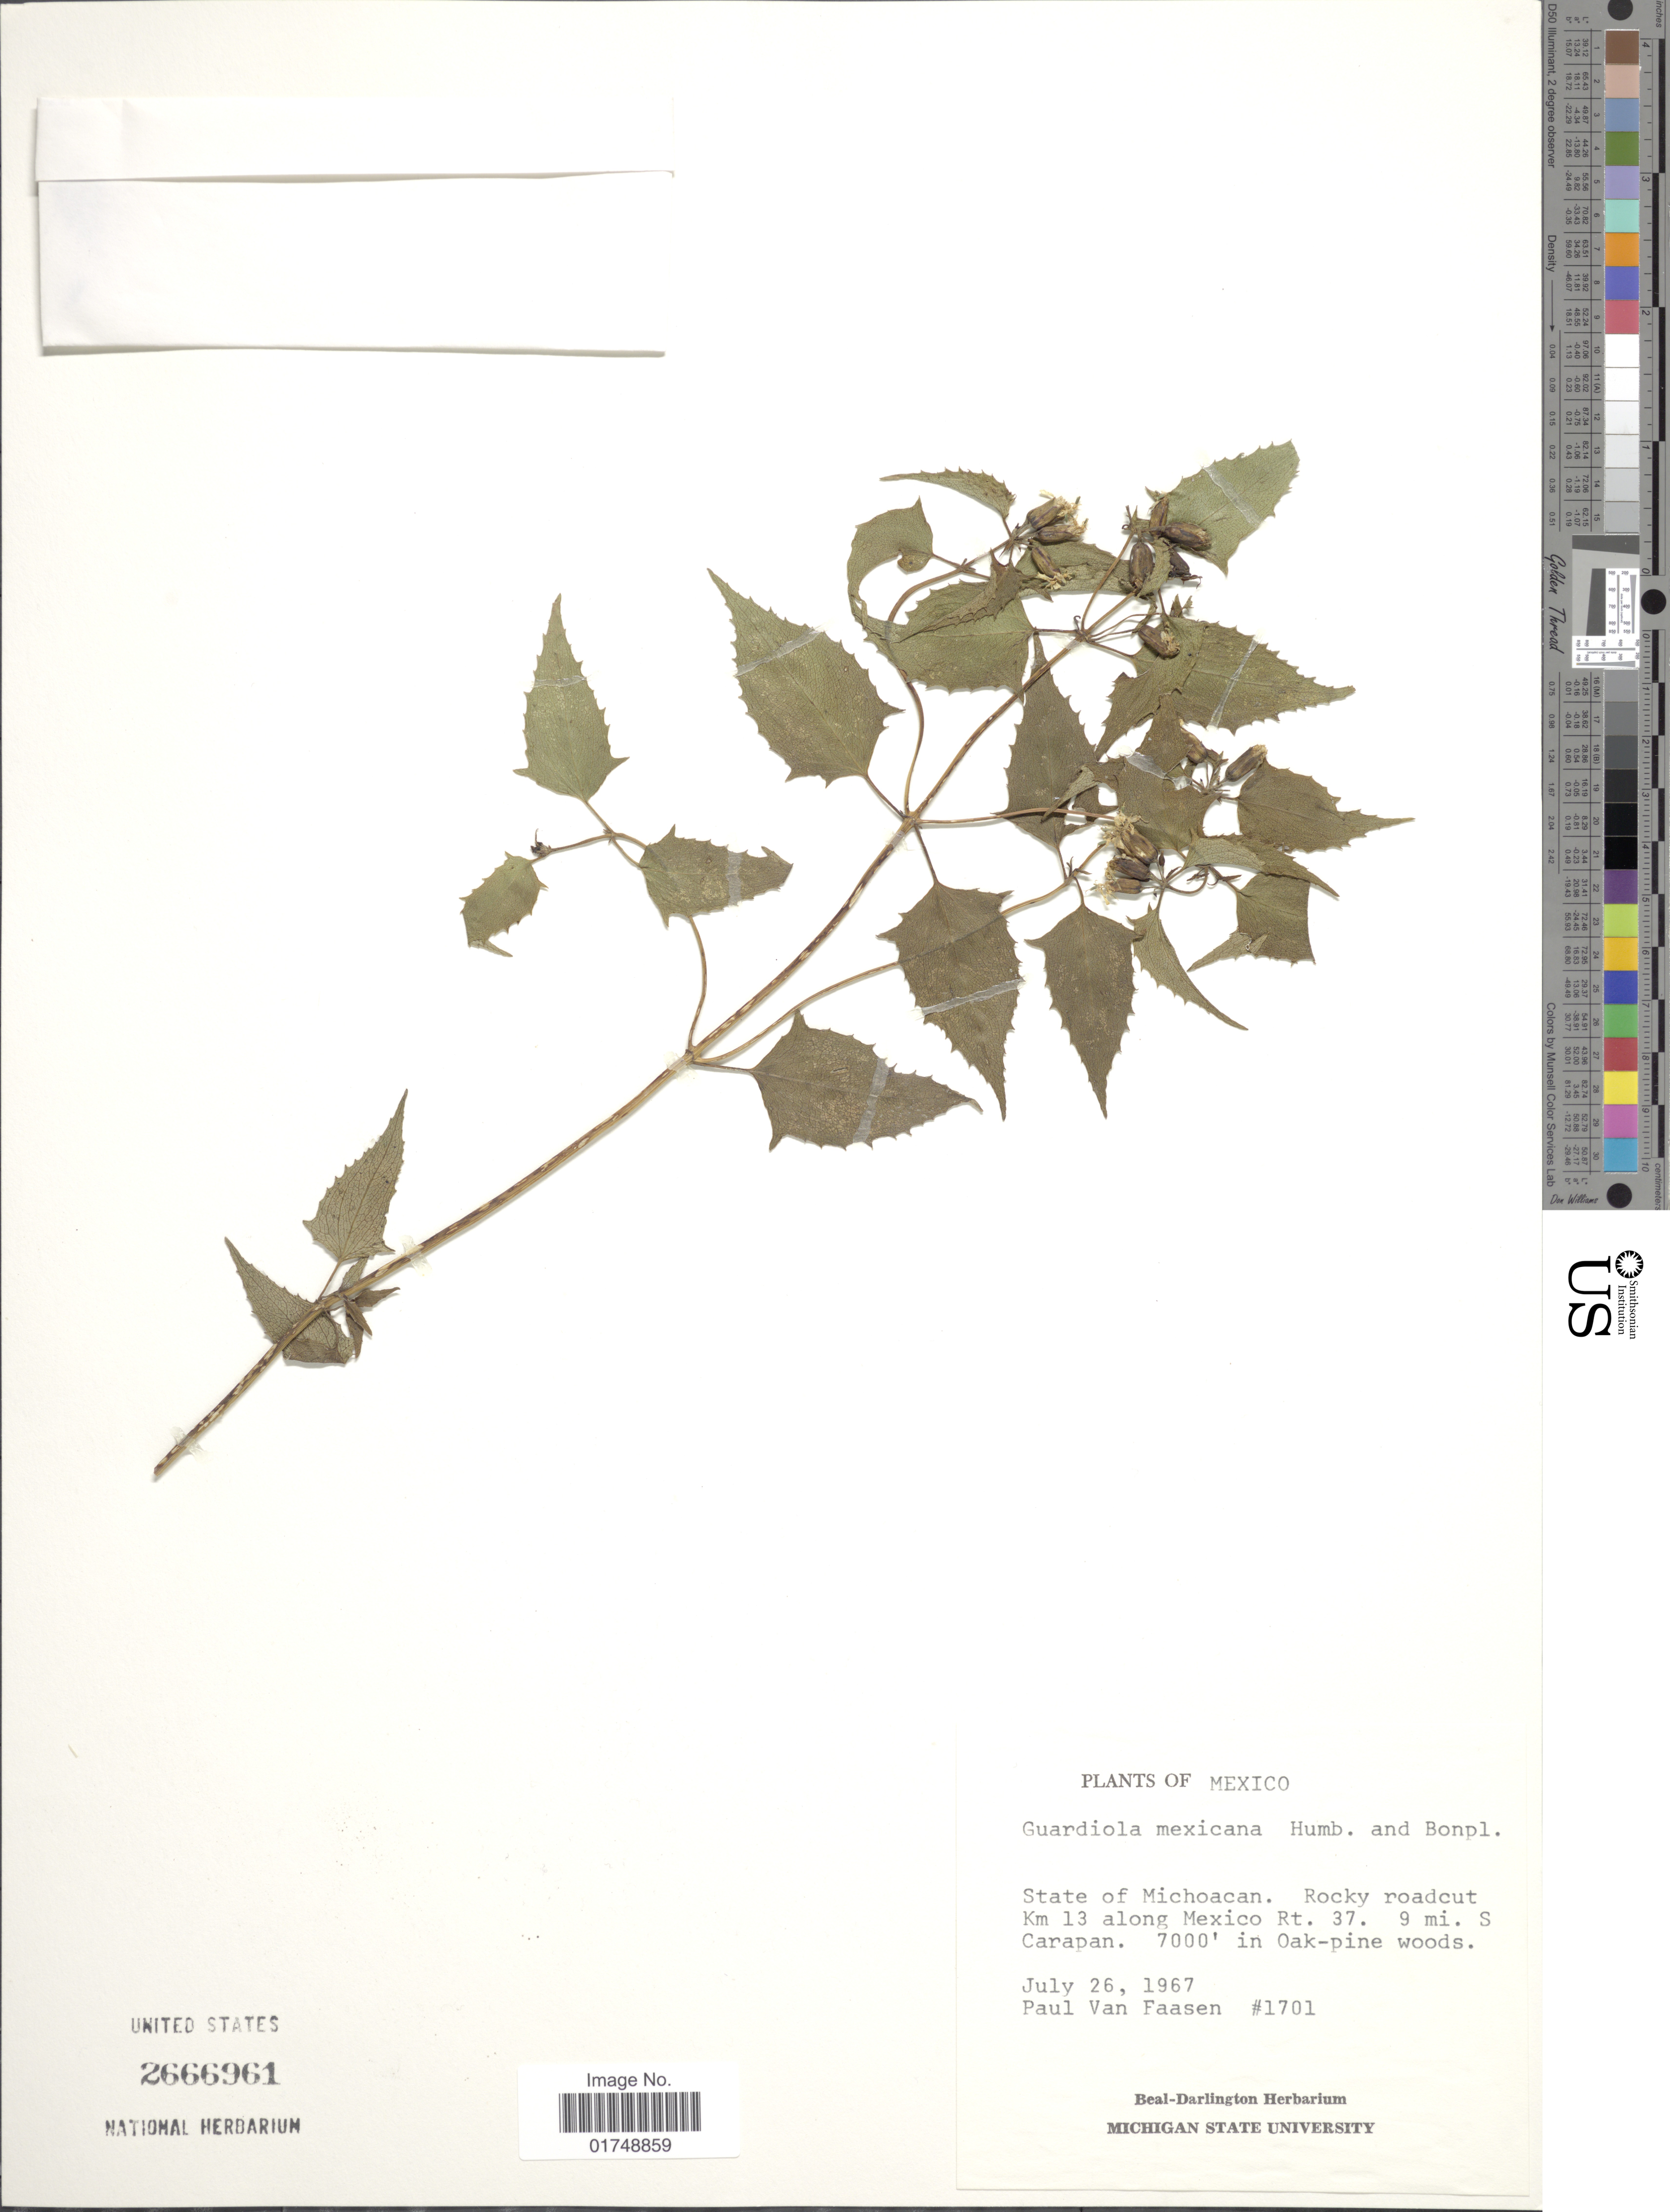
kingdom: Plantae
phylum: Tracheophyta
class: Magnoliopsida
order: Asterales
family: Asteraceae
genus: Guardiola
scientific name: Guardiola mexicana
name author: Humb. & Bonpl.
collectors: P. Van Faasen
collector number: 1701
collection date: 1967-07-26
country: Mexico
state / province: Michoacán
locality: State of Michoacan. Rocky roadcut Km 13 along Mexico Rt. 37. 9 mi. S Carapan. In oaky pine woods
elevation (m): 2134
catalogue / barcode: US 2666961